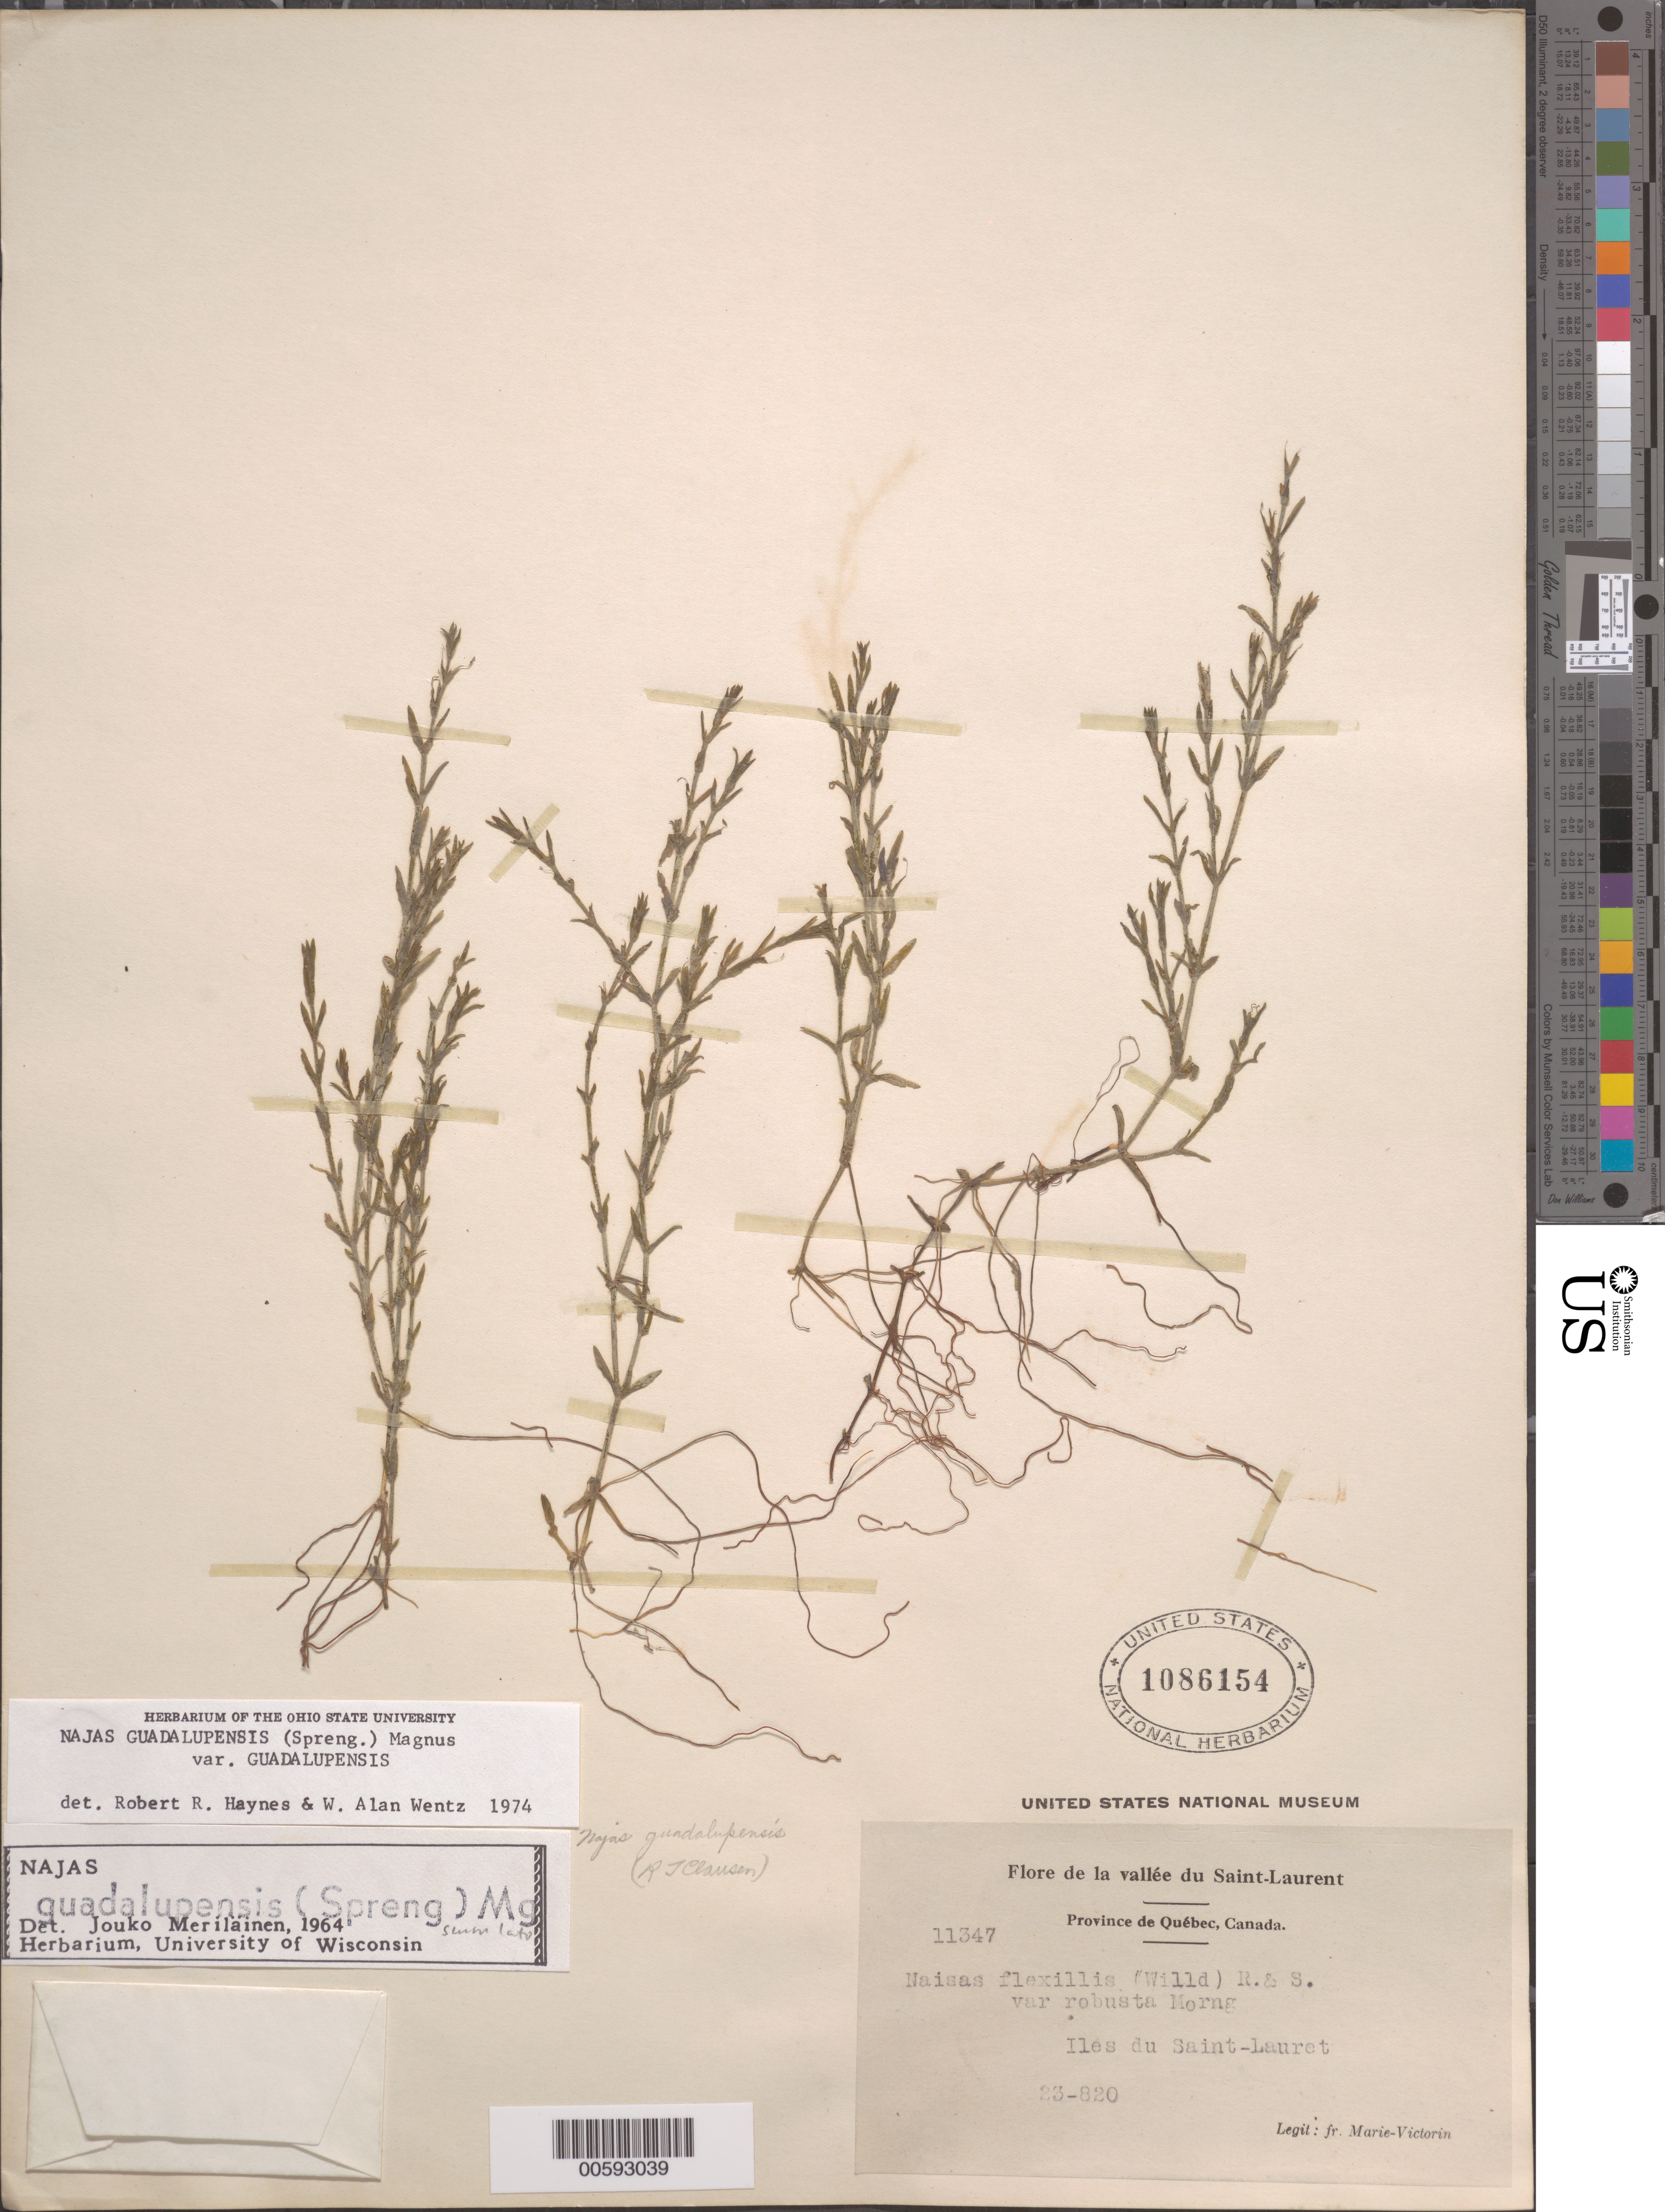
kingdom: Plantae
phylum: Tracheophyta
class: Liliopsida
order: Alismatales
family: Hydrocharitaceae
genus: Najas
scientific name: Najas guadalupensis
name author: (Spreng.) Magnus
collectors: Fr. Marie-Victorin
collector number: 11347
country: Canada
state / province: Quebec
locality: Iles du Saint-Lauret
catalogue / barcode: US 1086154